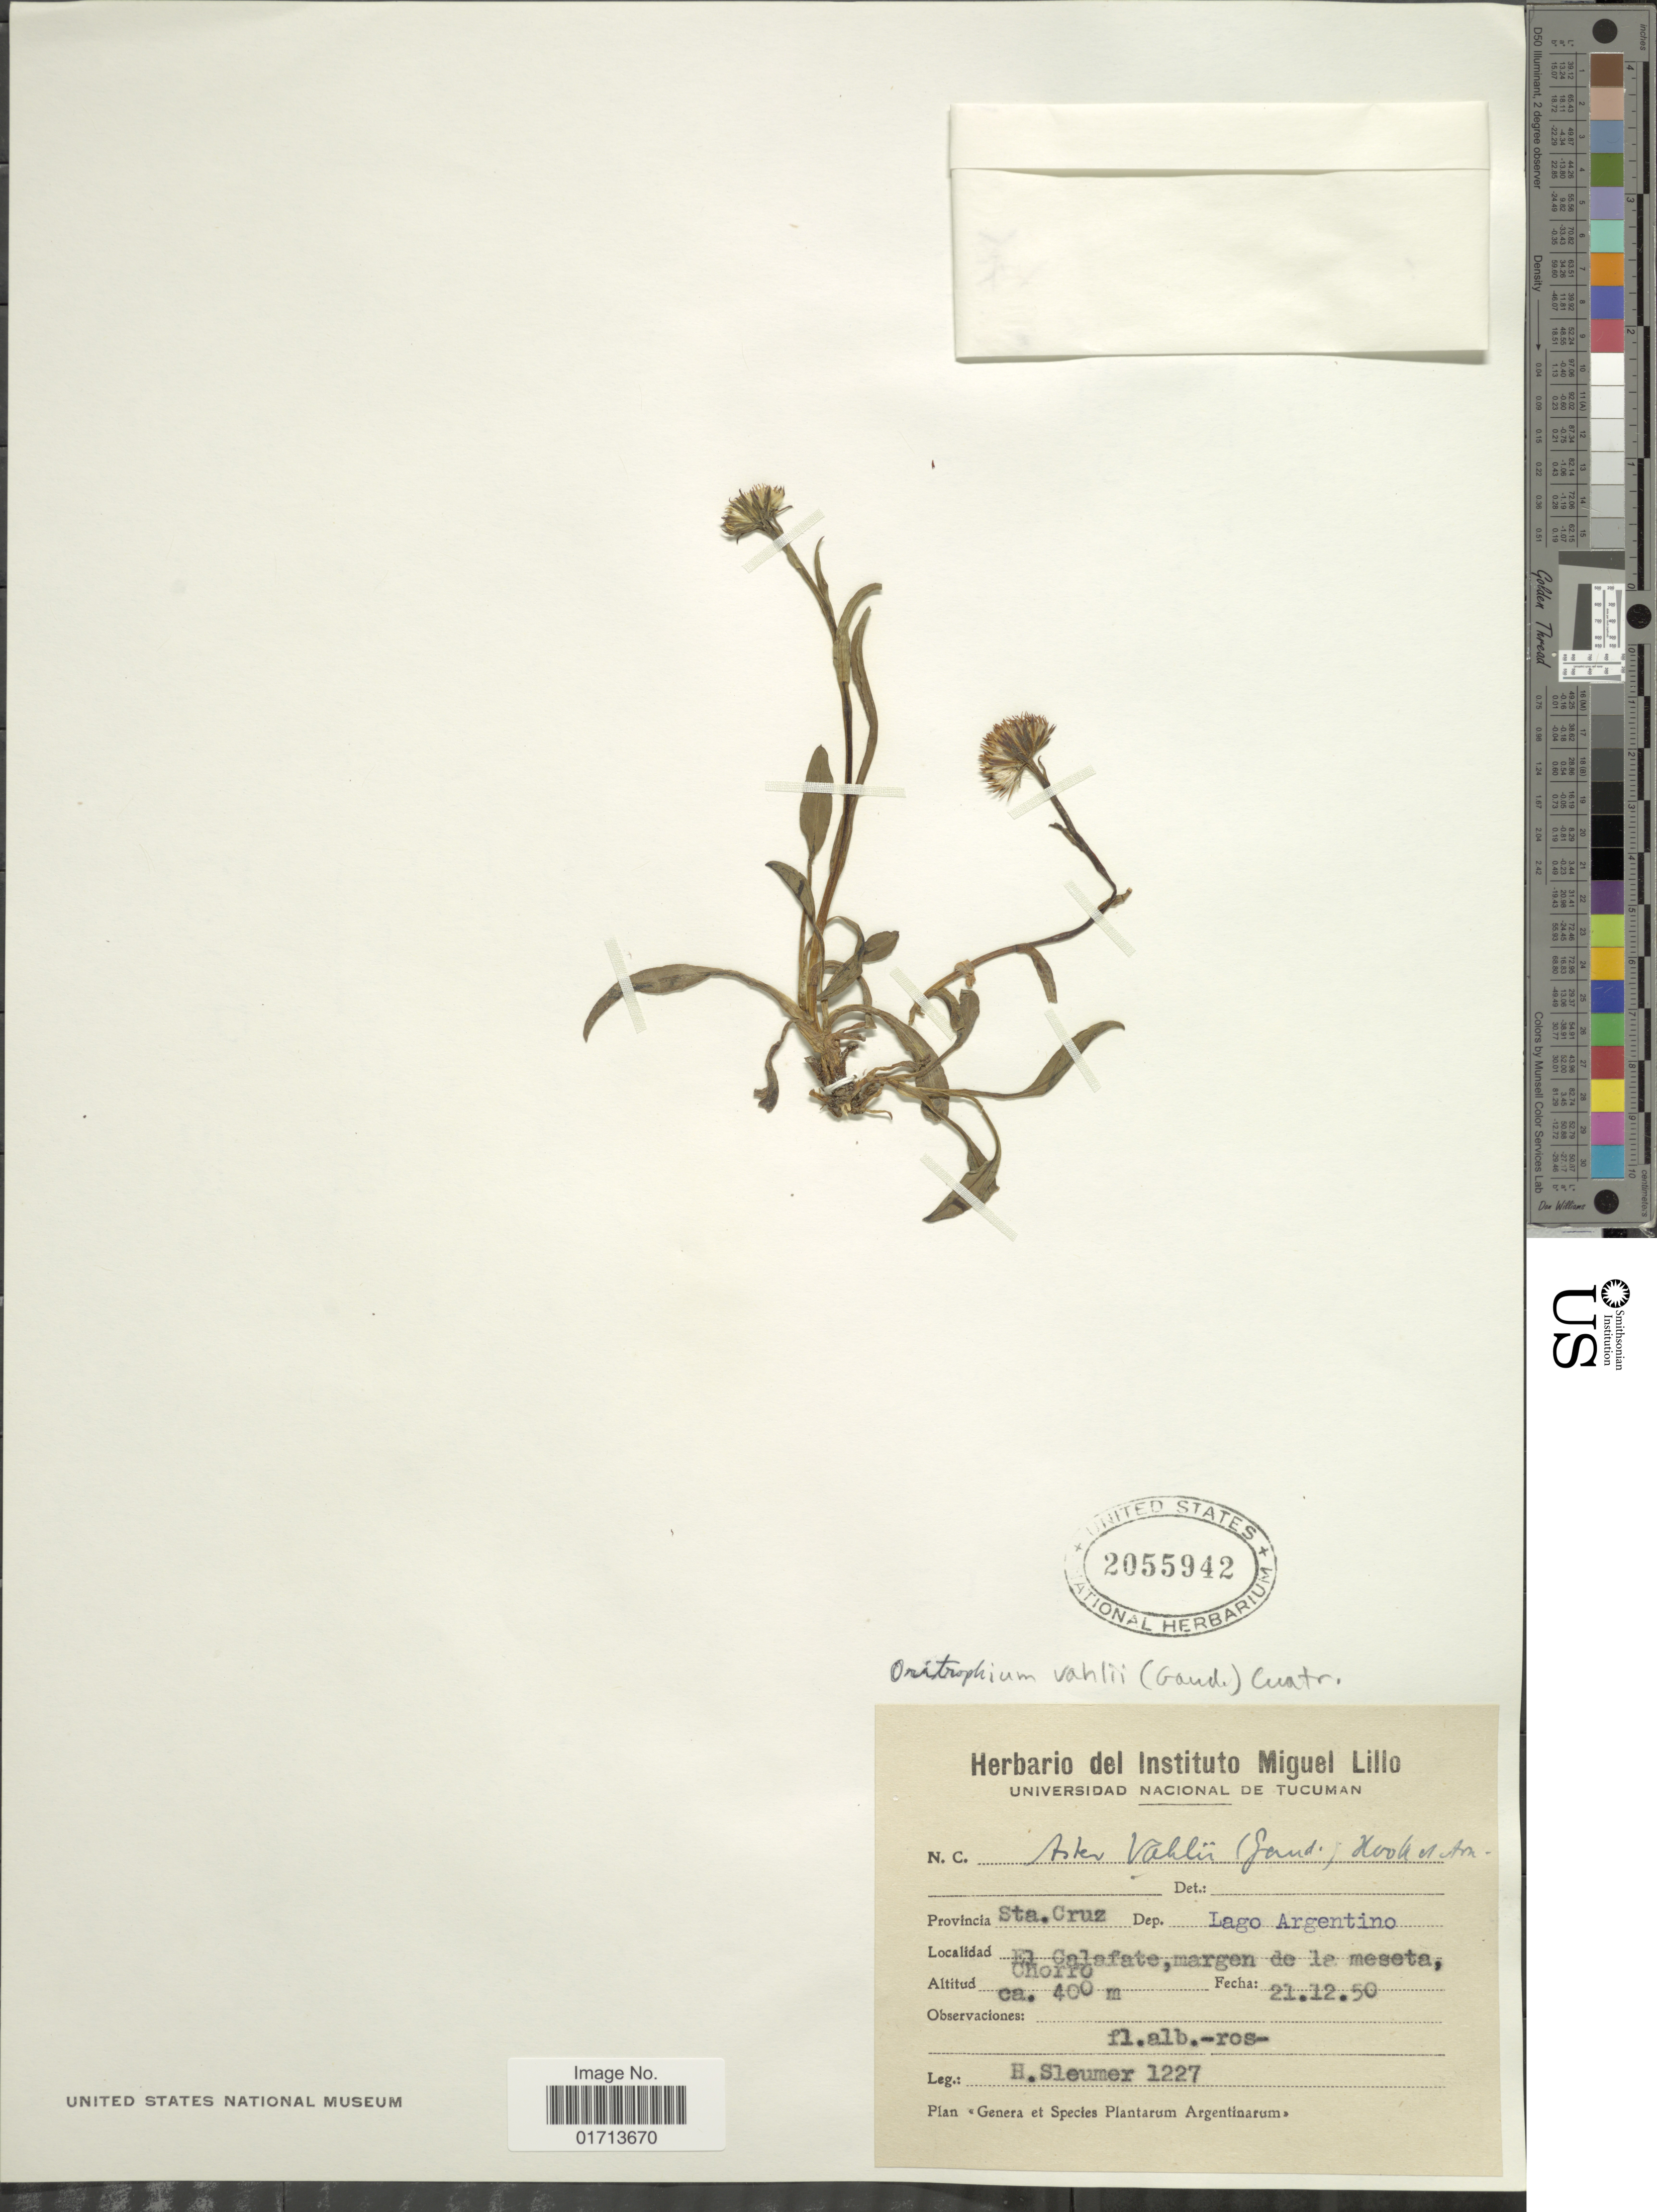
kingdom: Plantae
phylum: Tracheophyta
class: Magnoliopsida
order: Asterales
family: Asteraceae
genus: Oritrophium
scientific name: Oritrophium vahlii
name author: (Gaudich.) Cuatrec.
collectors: H. O. Sleumer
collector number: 1227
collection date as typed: Transcribed d/m/y: 21/12/50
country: Argentina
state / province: Santa Cruz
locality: Dep. Lago Argentino, El Calafate, margen de la meseta, Chorro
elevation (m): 400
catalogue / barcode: US 2055942